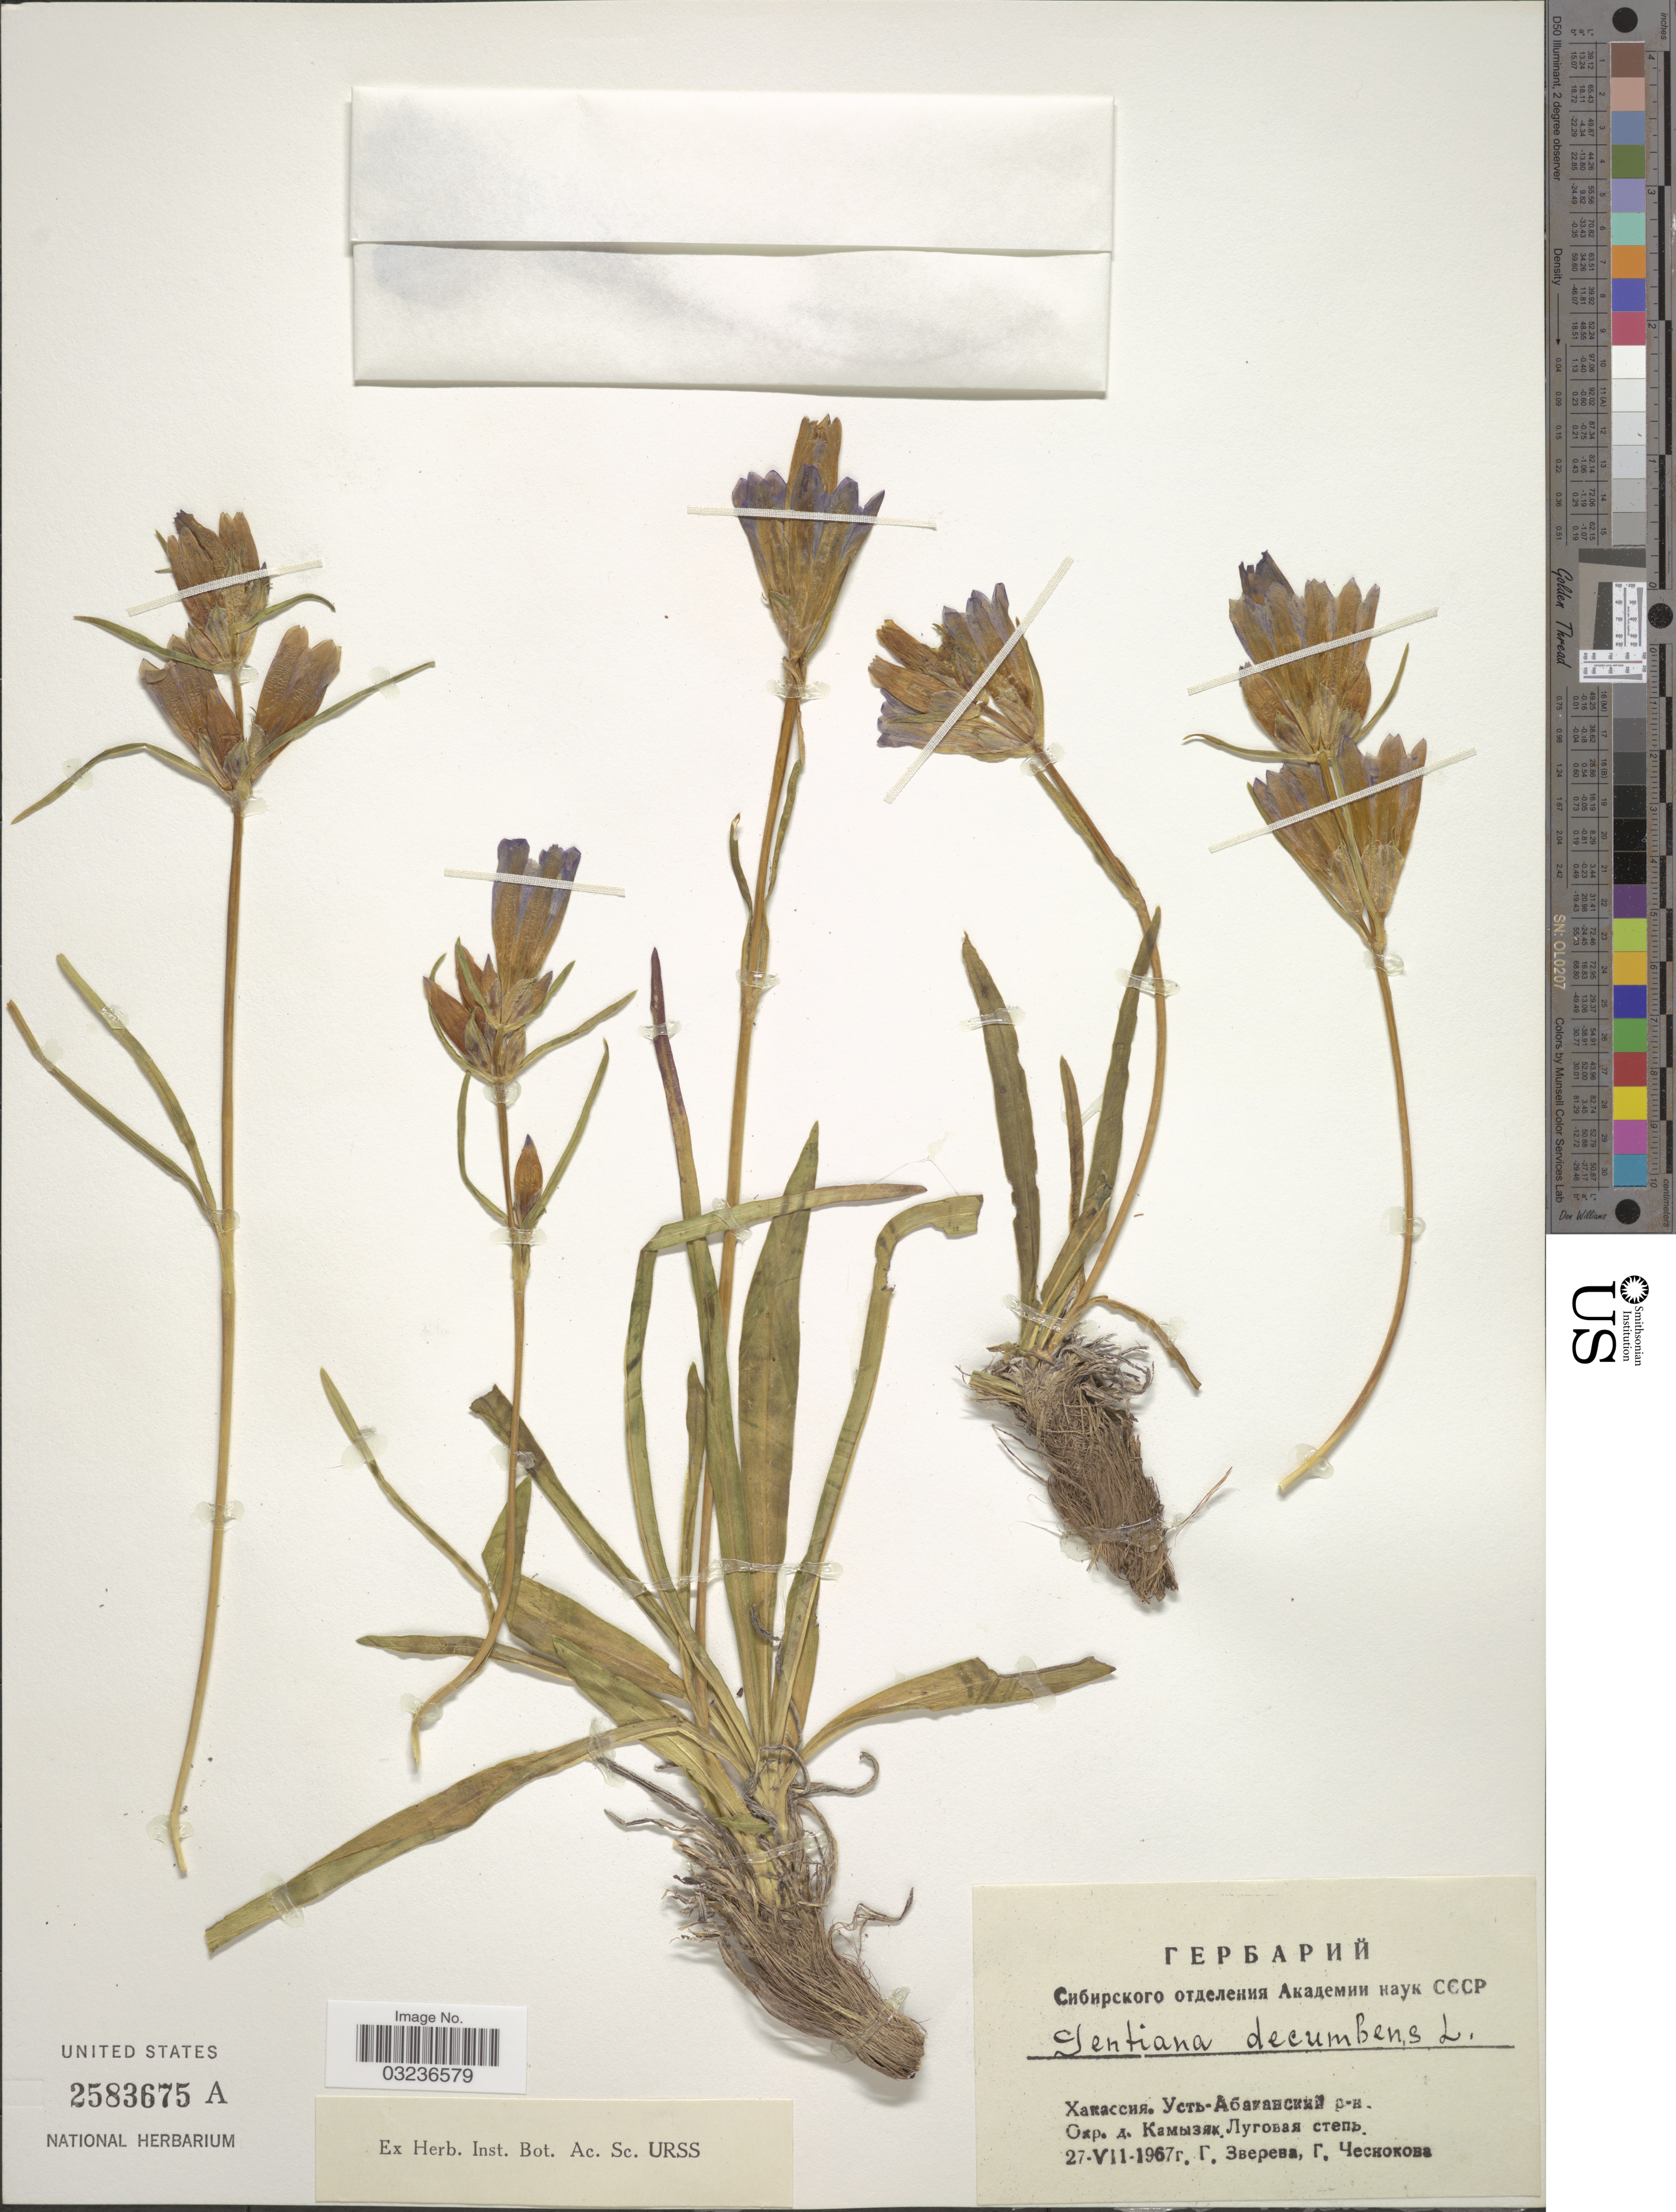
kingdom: Plantae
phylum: Tracheophyta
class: Magnoliopsida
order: Gentianales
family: Gentianaceae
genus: Gentiana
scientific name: Gentiana decumbens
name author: L. f.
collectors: G. Zvereva & G. Chesnokova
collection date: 1967-07-27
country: Russian Federation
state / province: Khakassia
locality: Ust- Abakanskiy. Vicinity of Village Kamyzyak.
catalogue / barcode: US 2583675A